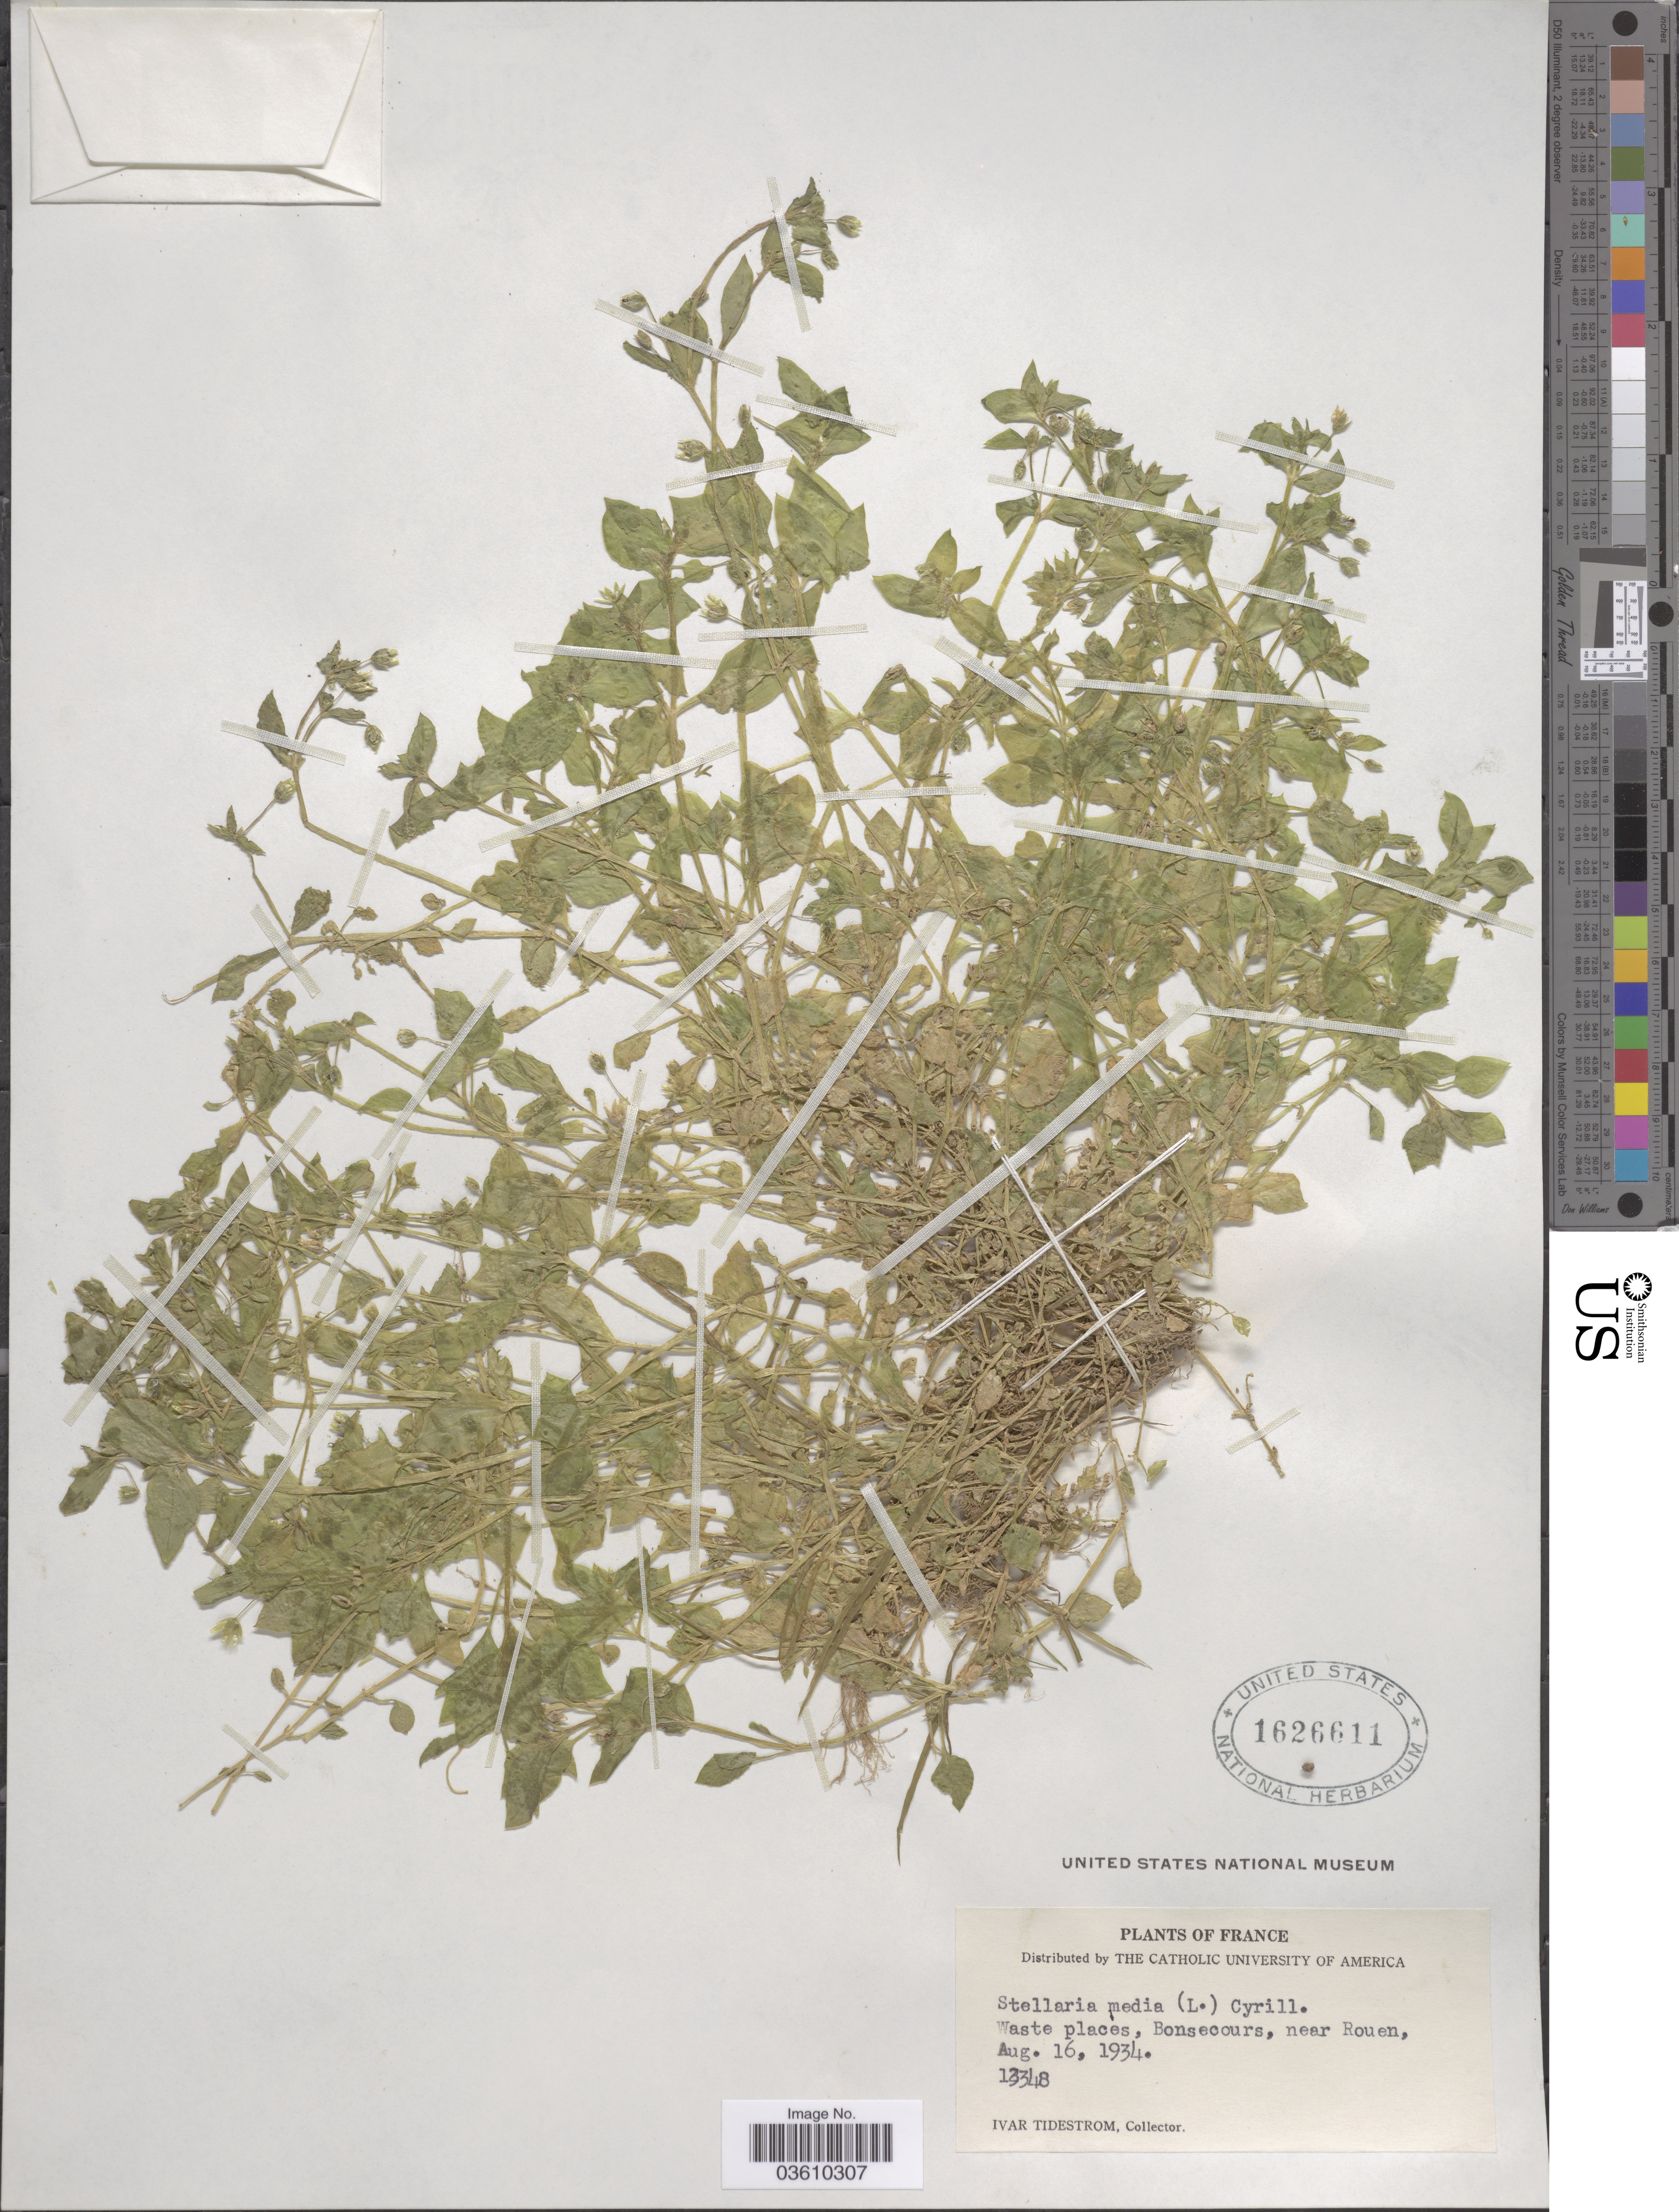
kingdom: Plantae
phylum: Tracheophyta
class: Magnoliopsida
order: Caryophyllales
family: Caryophyllaceae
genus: Stellaria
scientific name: Stellaria media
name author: (L.) Vill.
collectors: I. F. Tidestrom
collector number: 12348*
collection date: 1934-08-16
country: France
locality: Waste places, Bonsecours, near Rouen.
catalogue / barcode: US 1626611